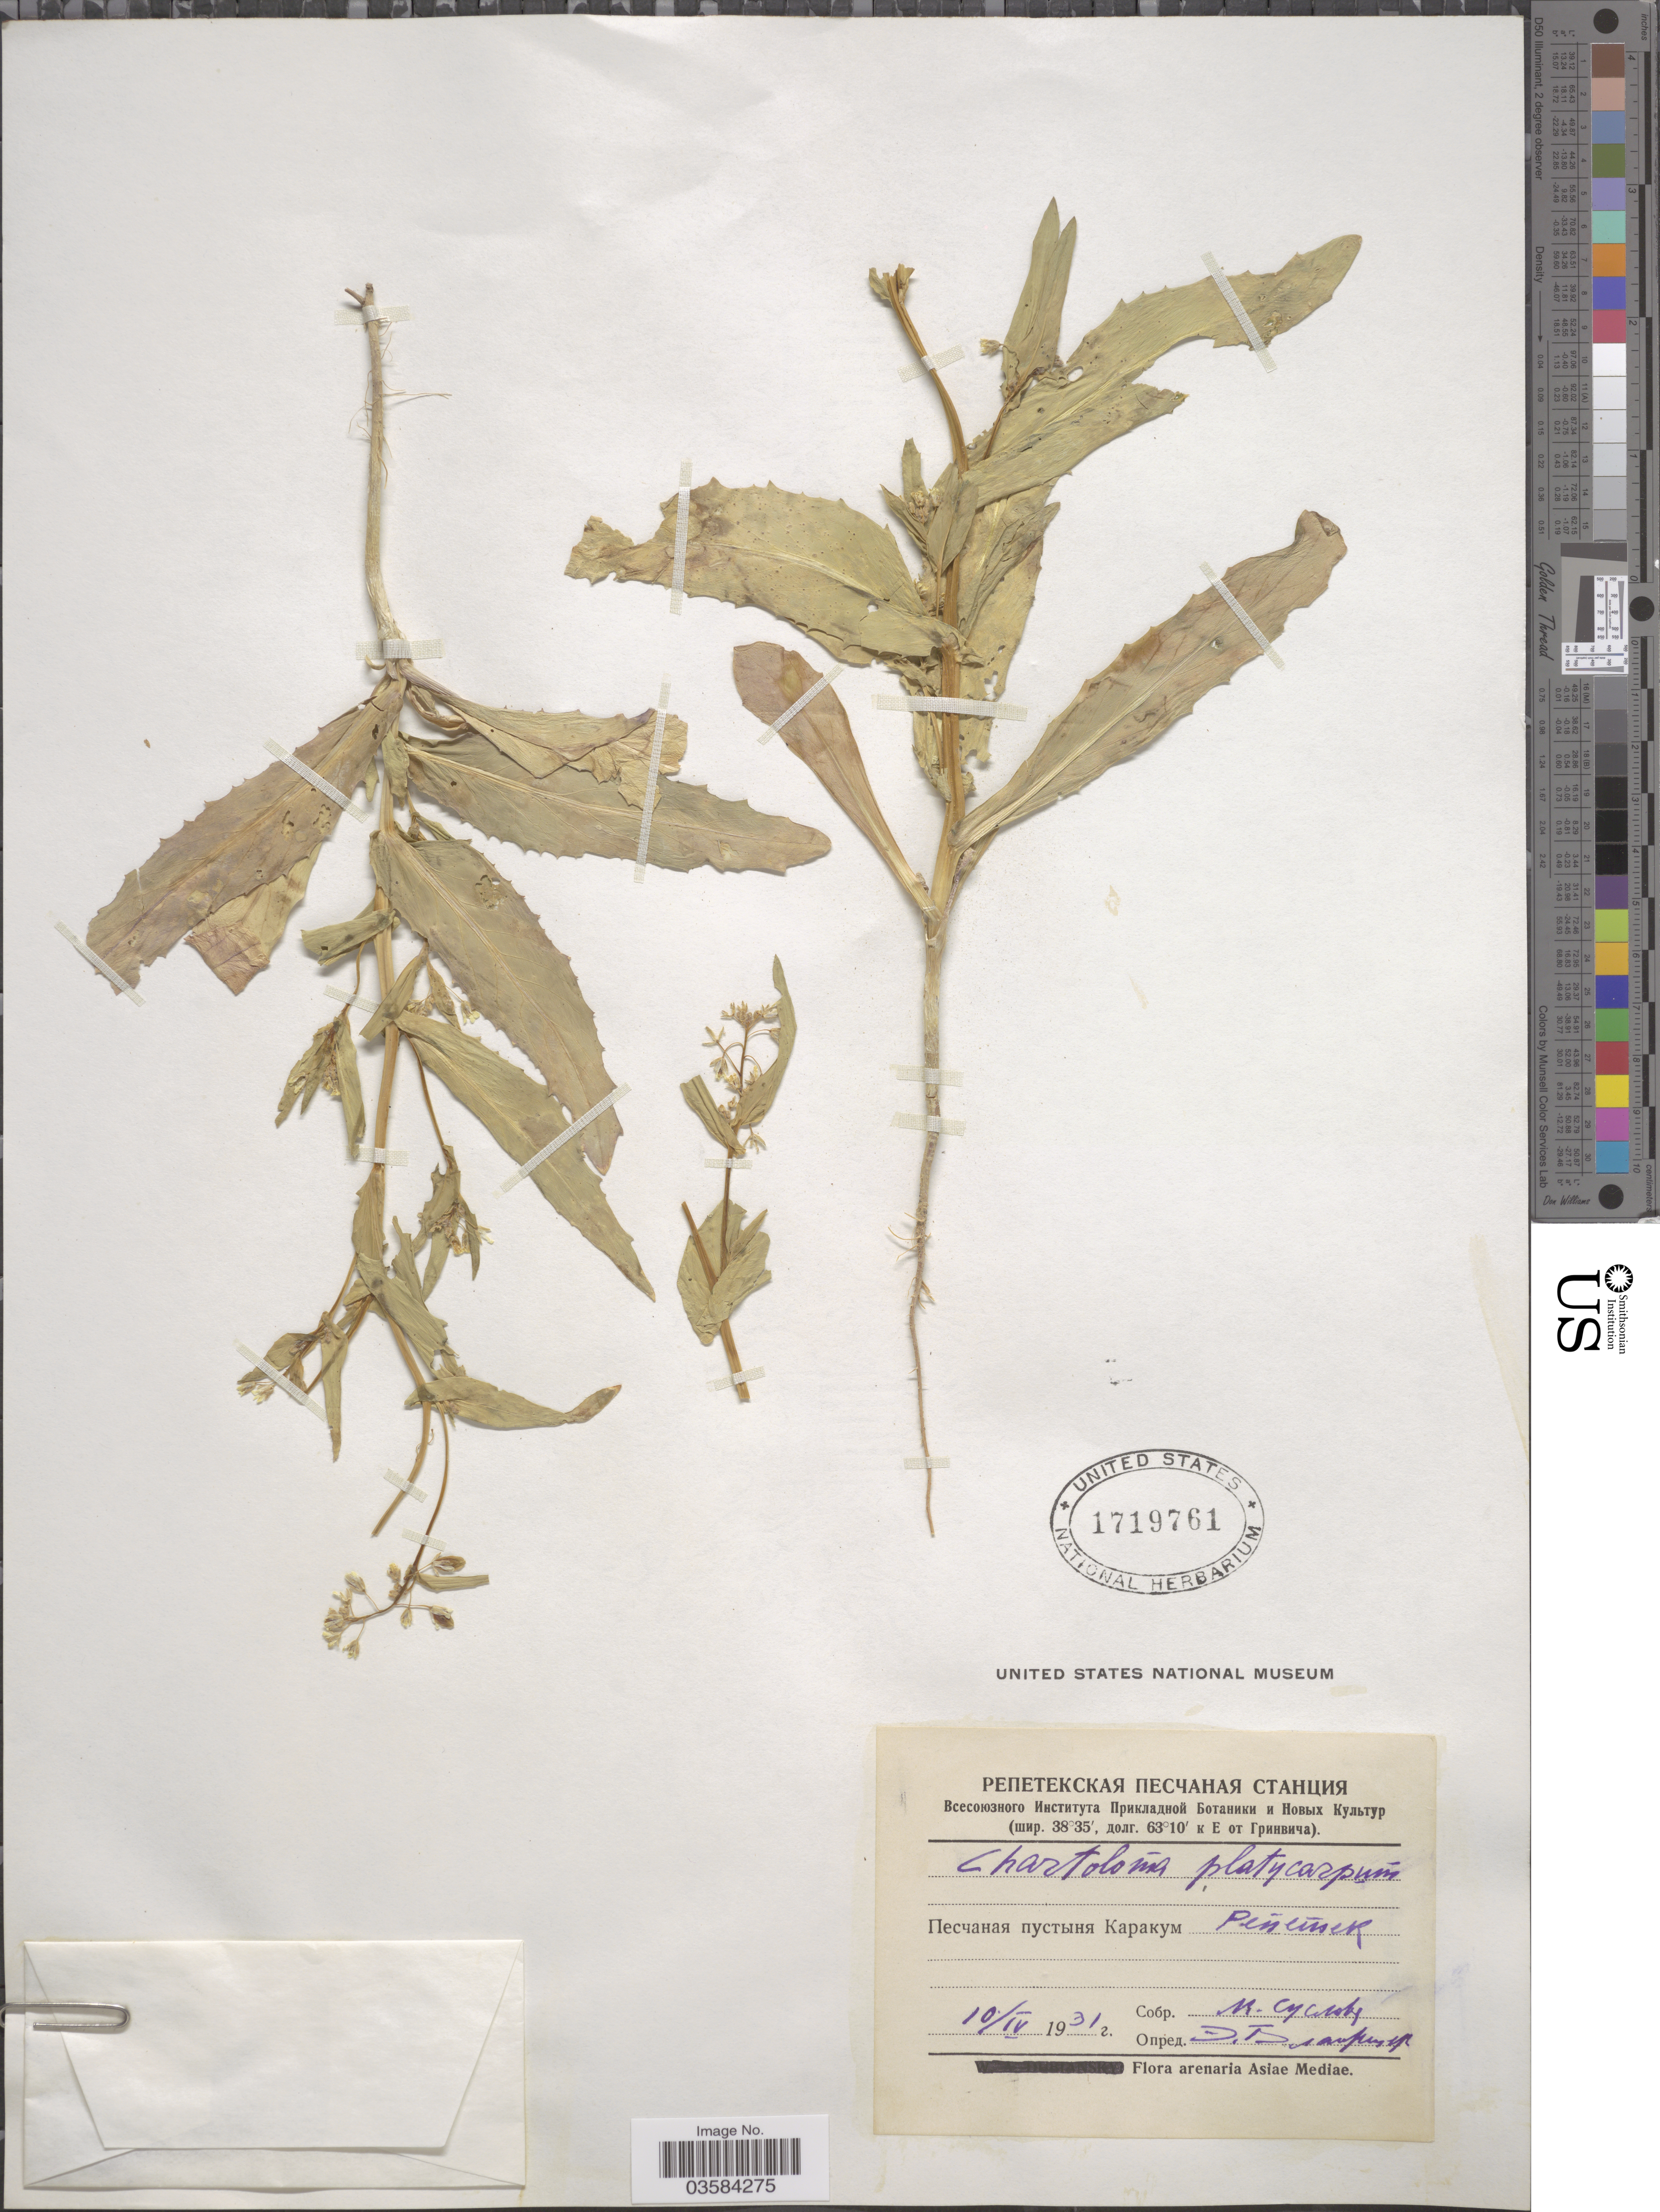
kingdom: Plantae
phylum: Tracheophyta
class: Magnoliopsida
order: Brassicales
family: Brassicaceae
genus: Chartoloma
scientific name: Chartoloma platycarpum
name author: (Bunge) Bunge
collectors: M. Suslova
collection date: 1931-04-10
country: Turkmenistan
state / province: Lebap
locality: Karakum Desert, Repetek. Arenaria Asiae Mediae.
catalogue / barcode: US 1719761